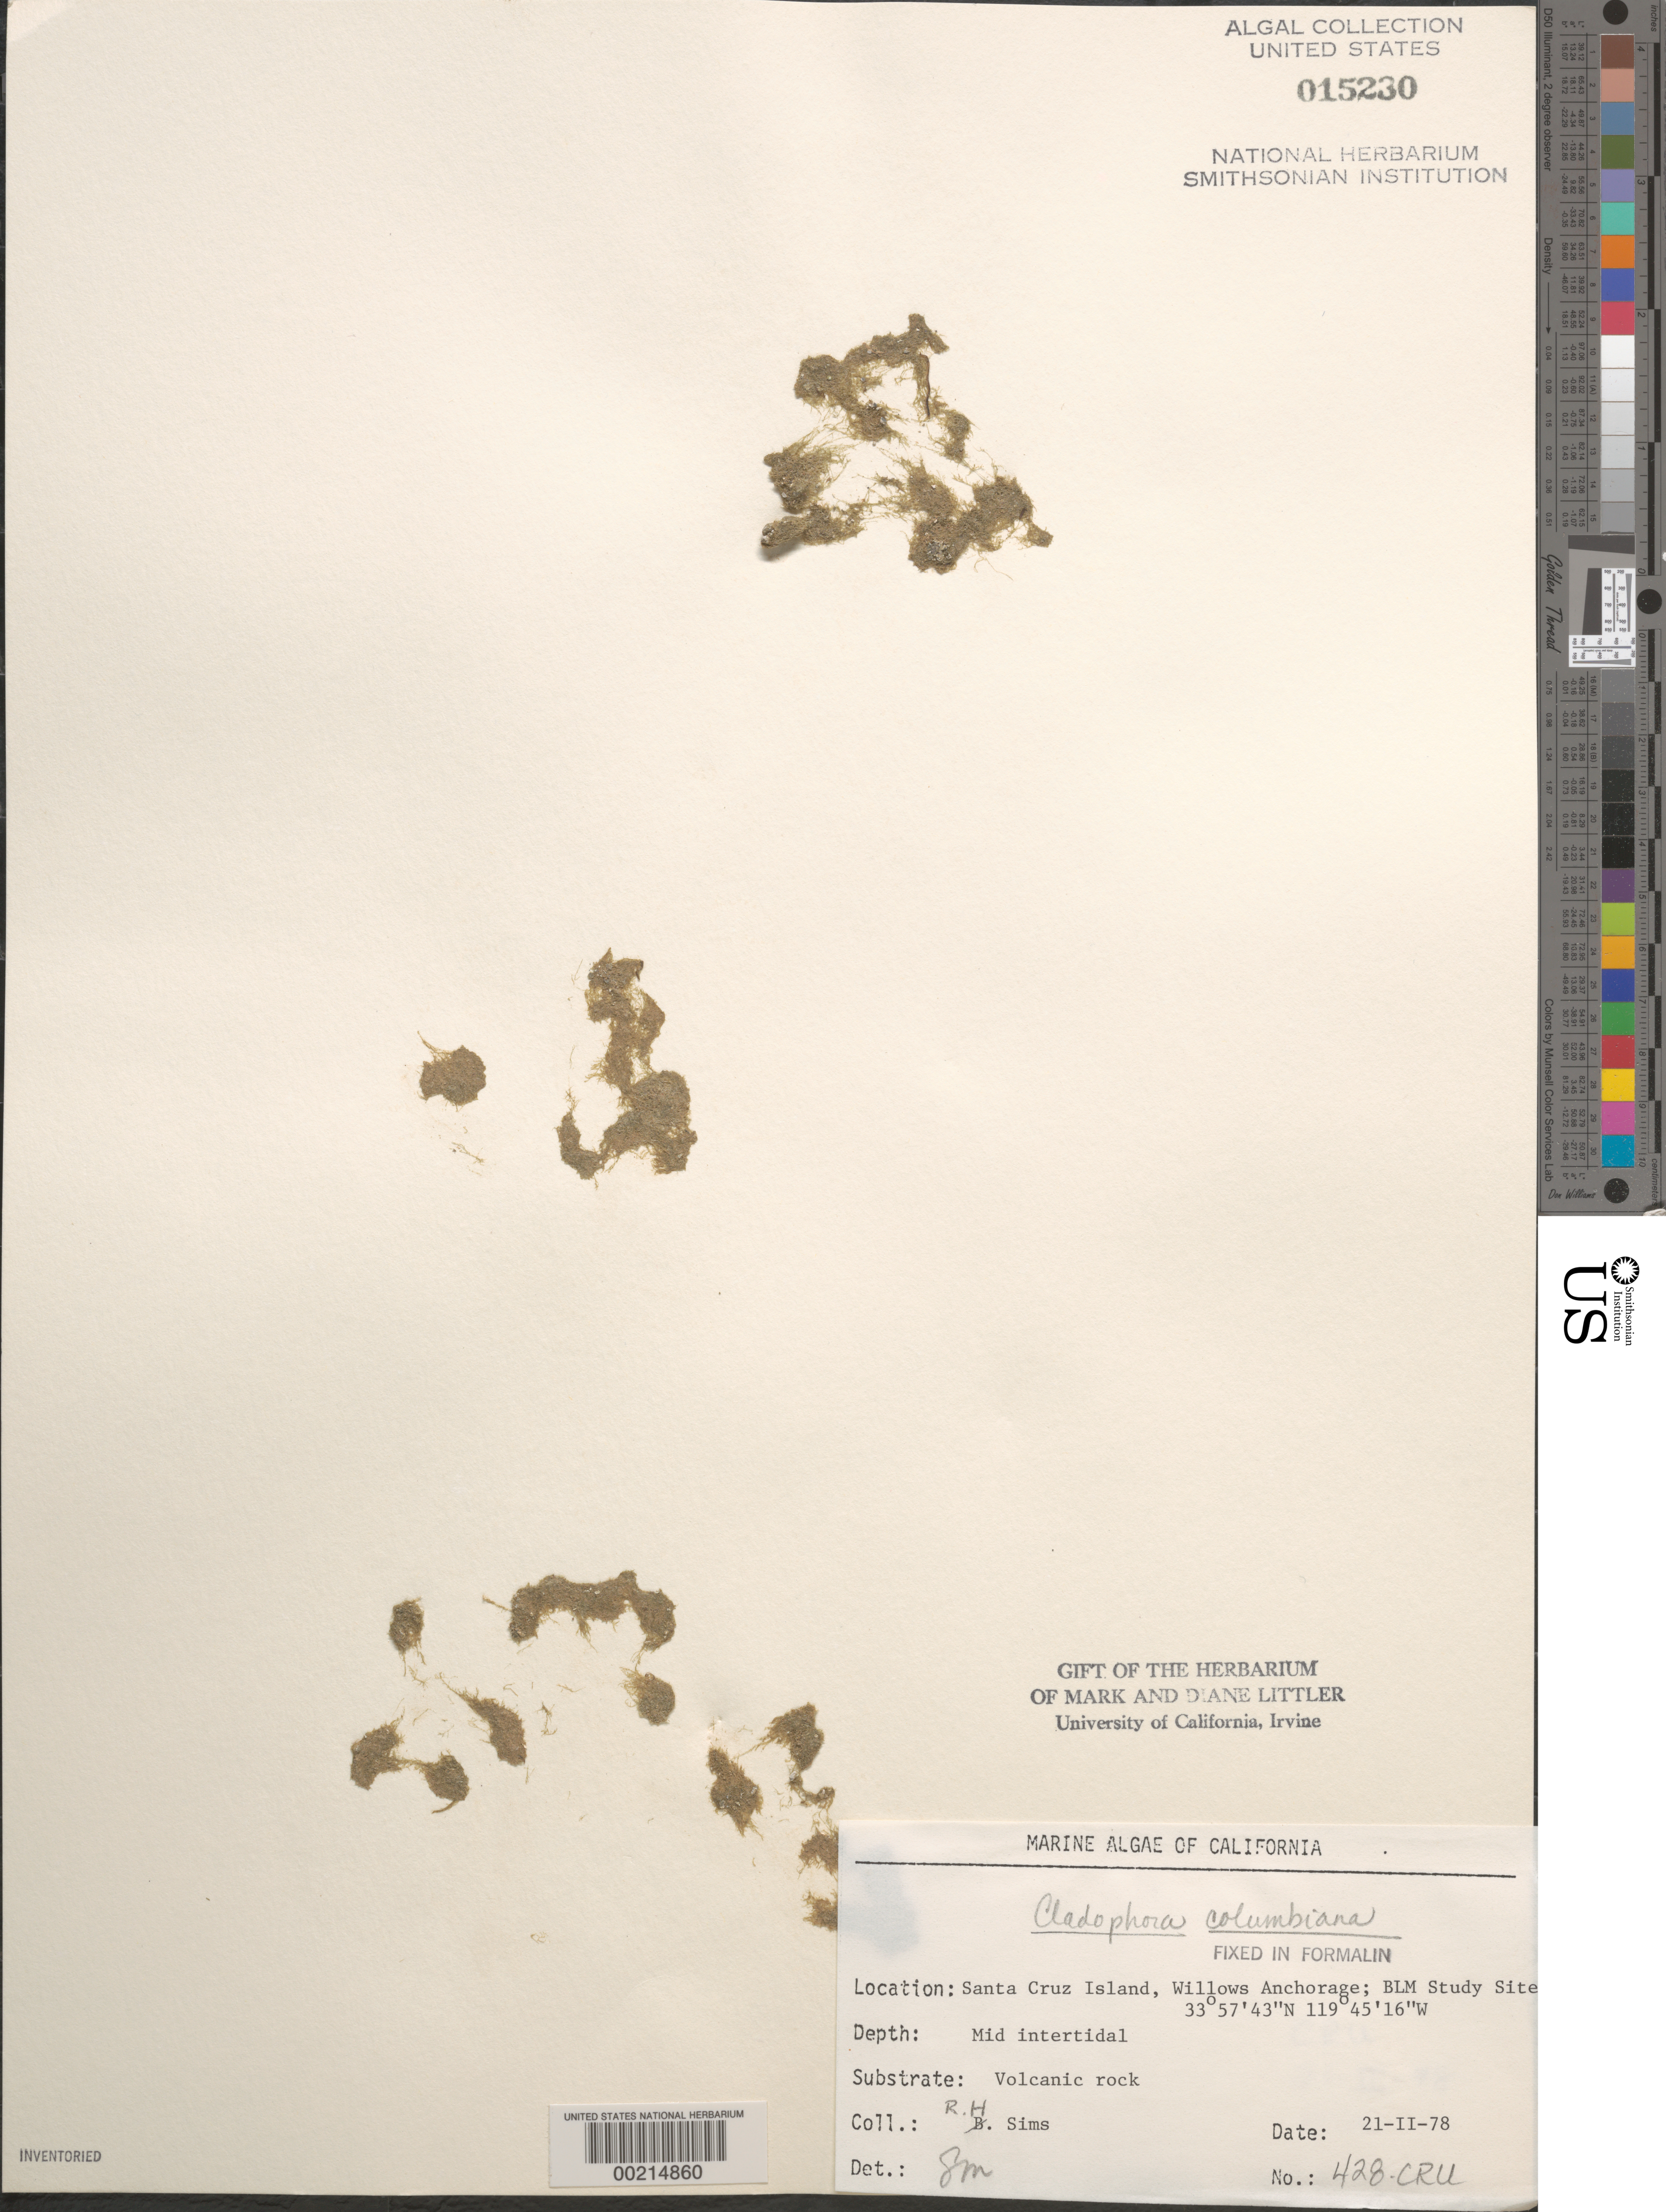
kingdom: Plantae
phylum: Chlorophyta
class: Ulvophyceae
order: Cladophorales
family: Cladophoraceae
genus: Cladophora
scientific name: Cladophora columbiana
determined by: Murray, S. N.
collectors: R. H. Sims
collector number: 428-cru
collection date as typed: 21 Feb 1978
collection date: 1978-02-21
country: United States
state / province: California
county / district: Santa Barbara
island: Santa Cruz Island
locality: Willows Anchorage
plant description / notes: BLM-SOCALBIGHT Rocky Intertidal Survey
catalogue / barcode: US 15230